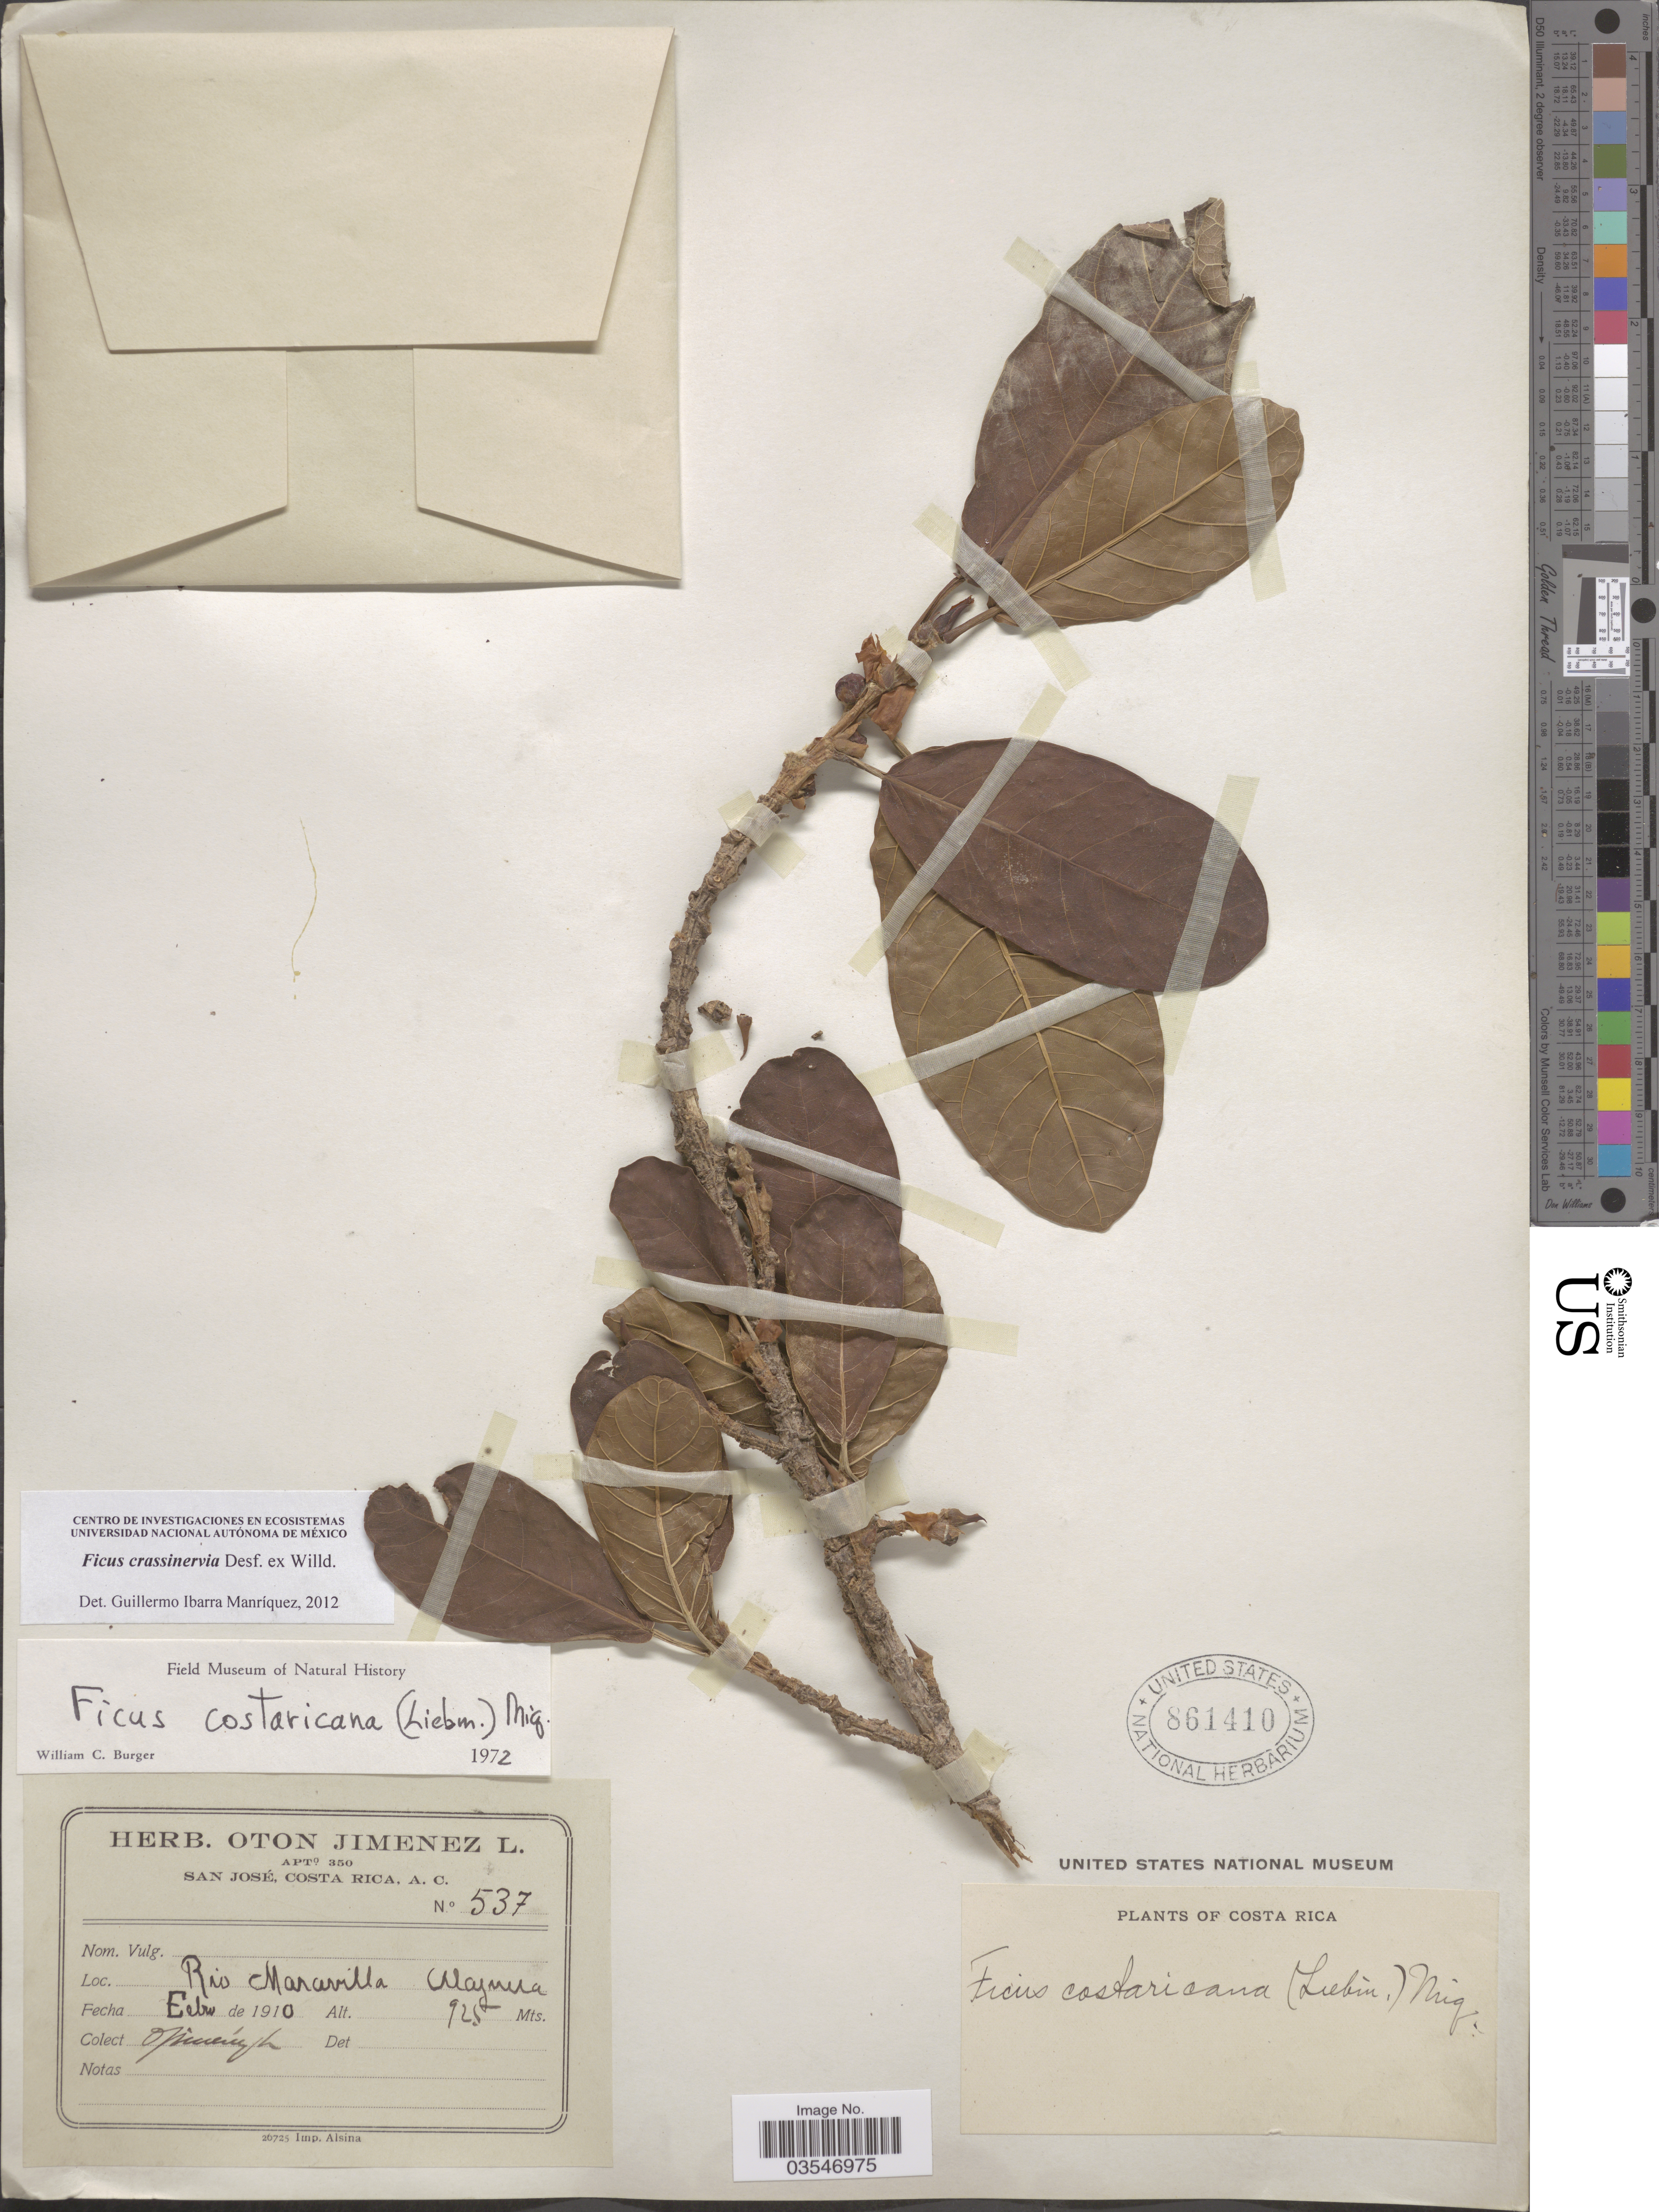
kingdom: Plantae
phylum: Tracheophyta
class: Magnoliopsida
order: Rosales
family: Moraceae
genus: Ficus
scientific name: Ficus crassinervia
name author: Desf. ex Willd.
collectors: O. Jiménez L.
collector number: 537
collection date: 1910-02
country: Costa Rica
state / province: Alajuela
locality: Rio Maravilla.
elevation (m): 925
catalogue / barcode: US 861410